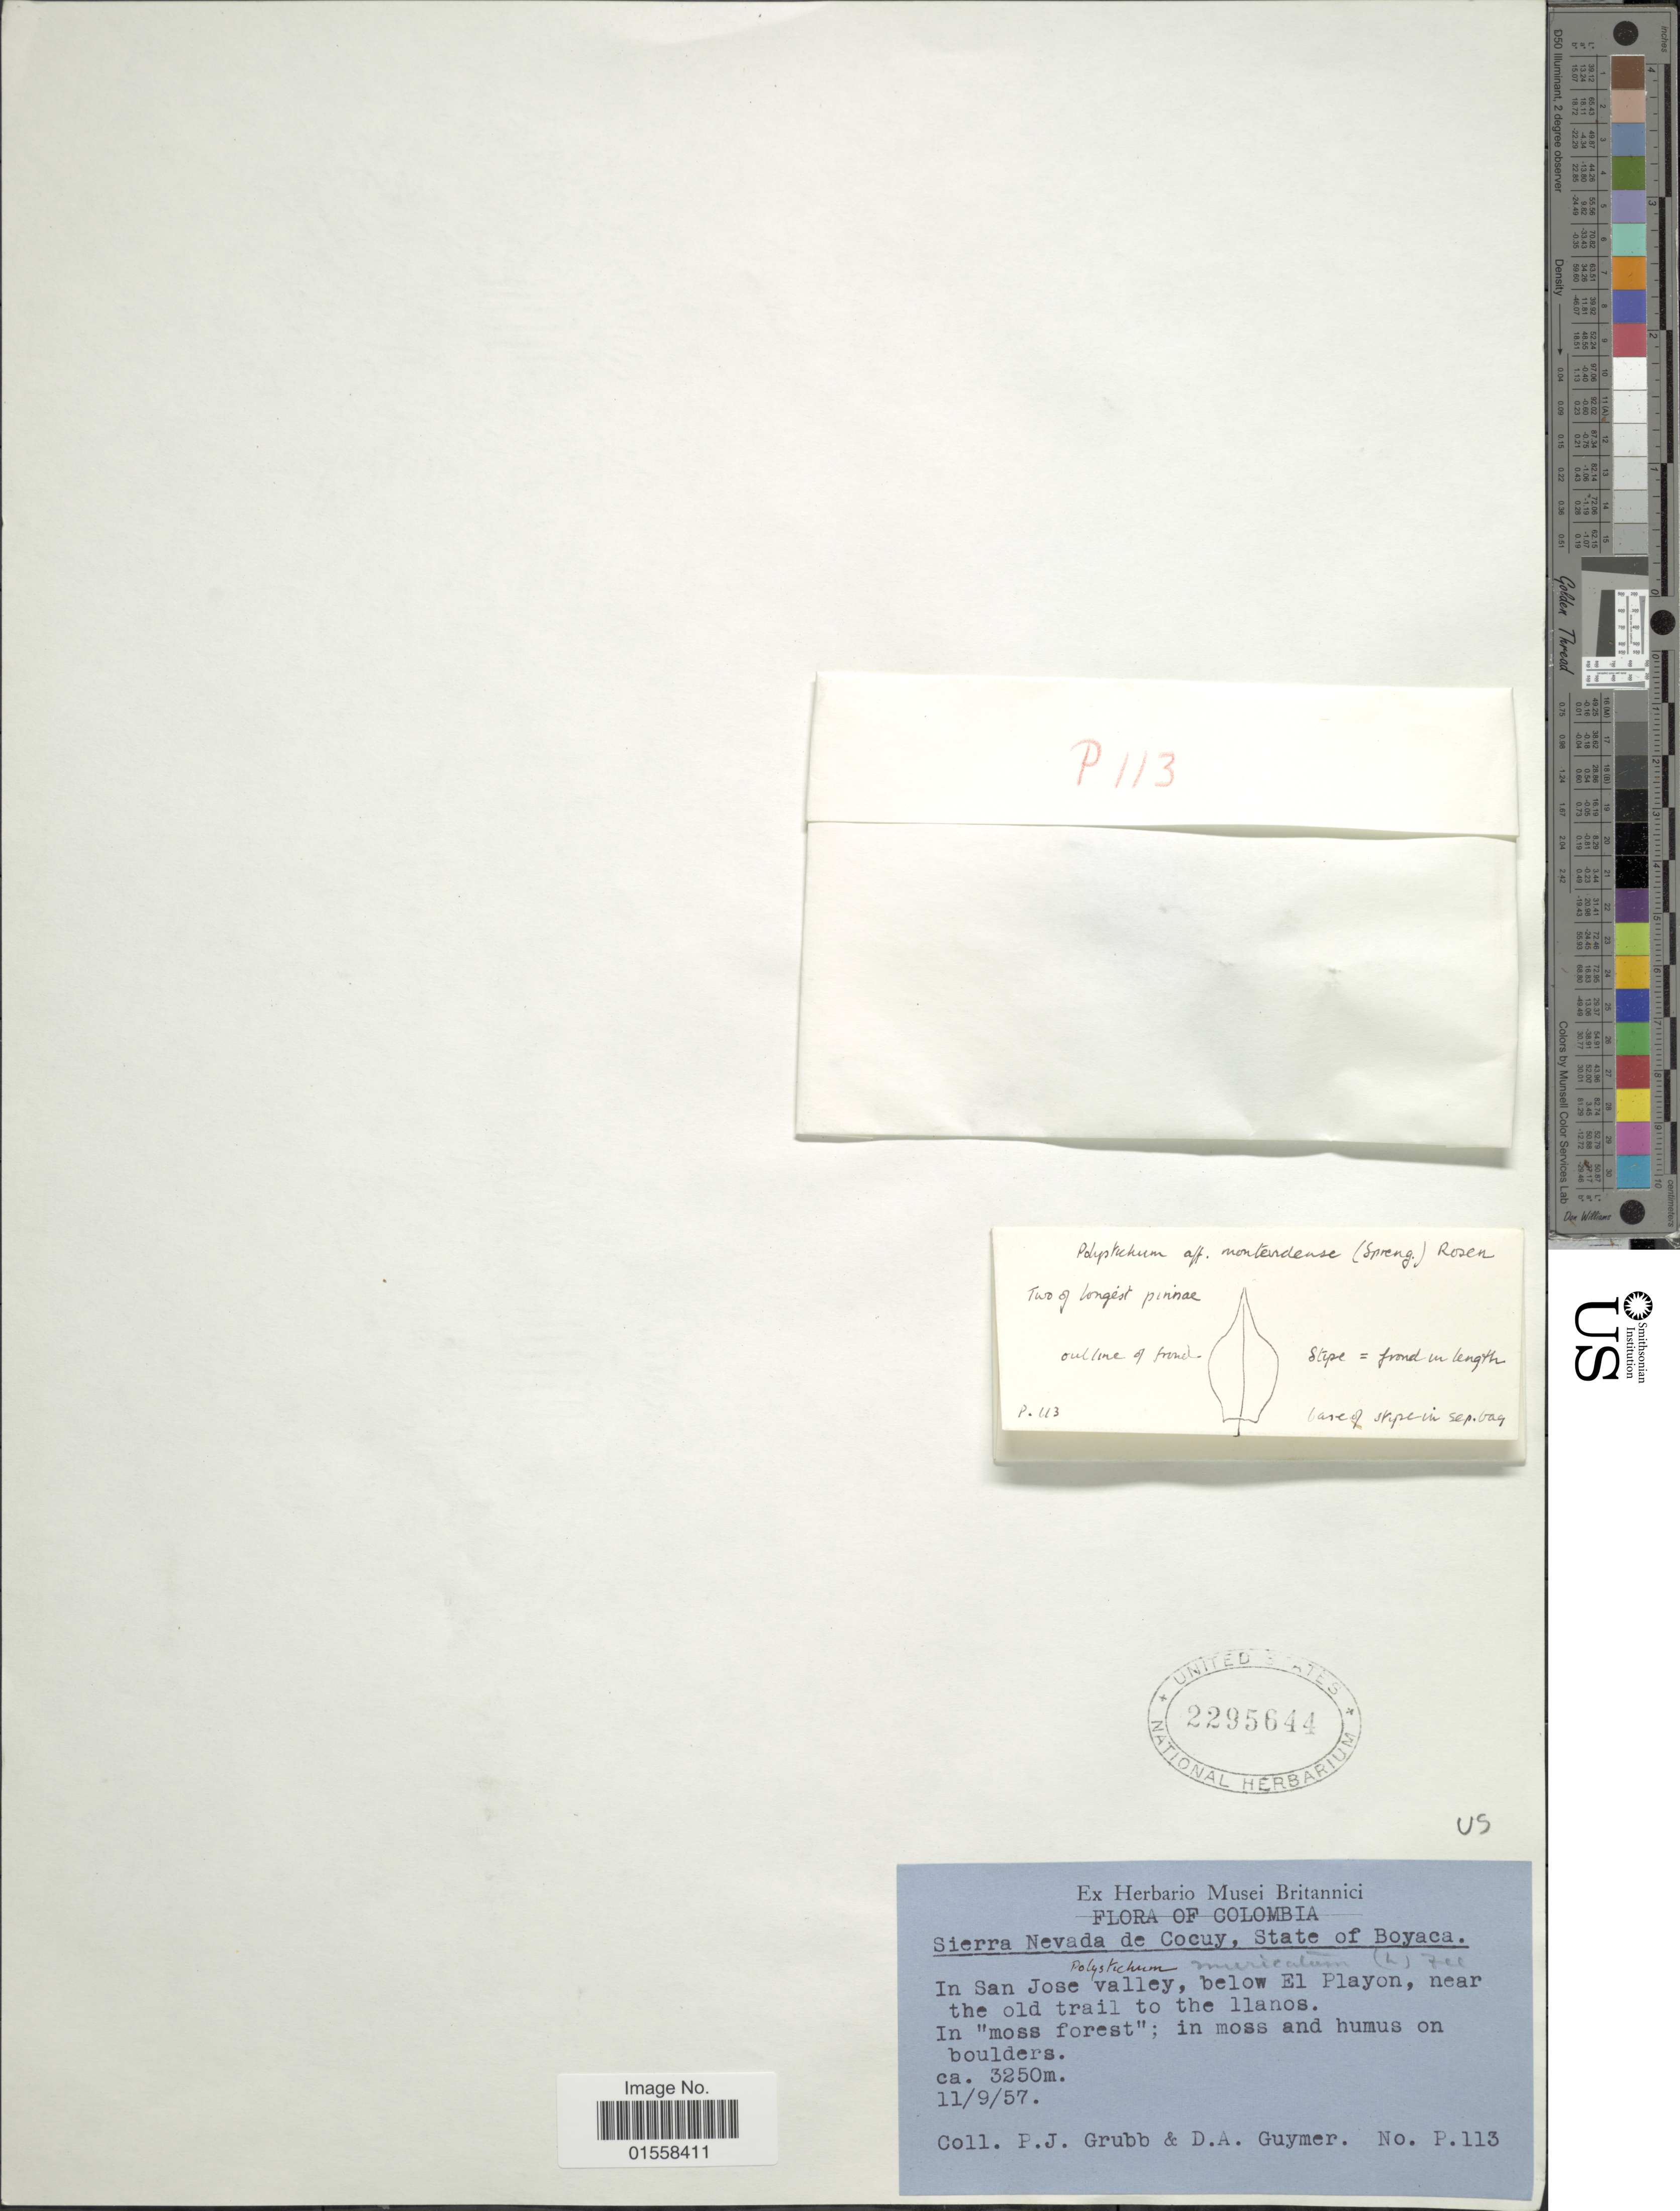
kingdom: Plantae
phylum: Tracheophyta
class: Polypodiopsida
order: Polypodiales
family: Dryopteridaceae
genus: Polystichum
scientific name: Polystichum muricatum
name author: (L.) Fée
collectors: P. J. Grubb & D. Guymer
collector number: P113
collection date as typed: Transcribed d/m/y: 11/9/57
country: Colombia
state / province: Boyacá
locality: Sierra Nevada de Cocuy, State of Boyaca. In San Jose valley, below El Playon, near the old trail to the llanos.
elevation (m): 3250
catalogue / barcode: US 2295644